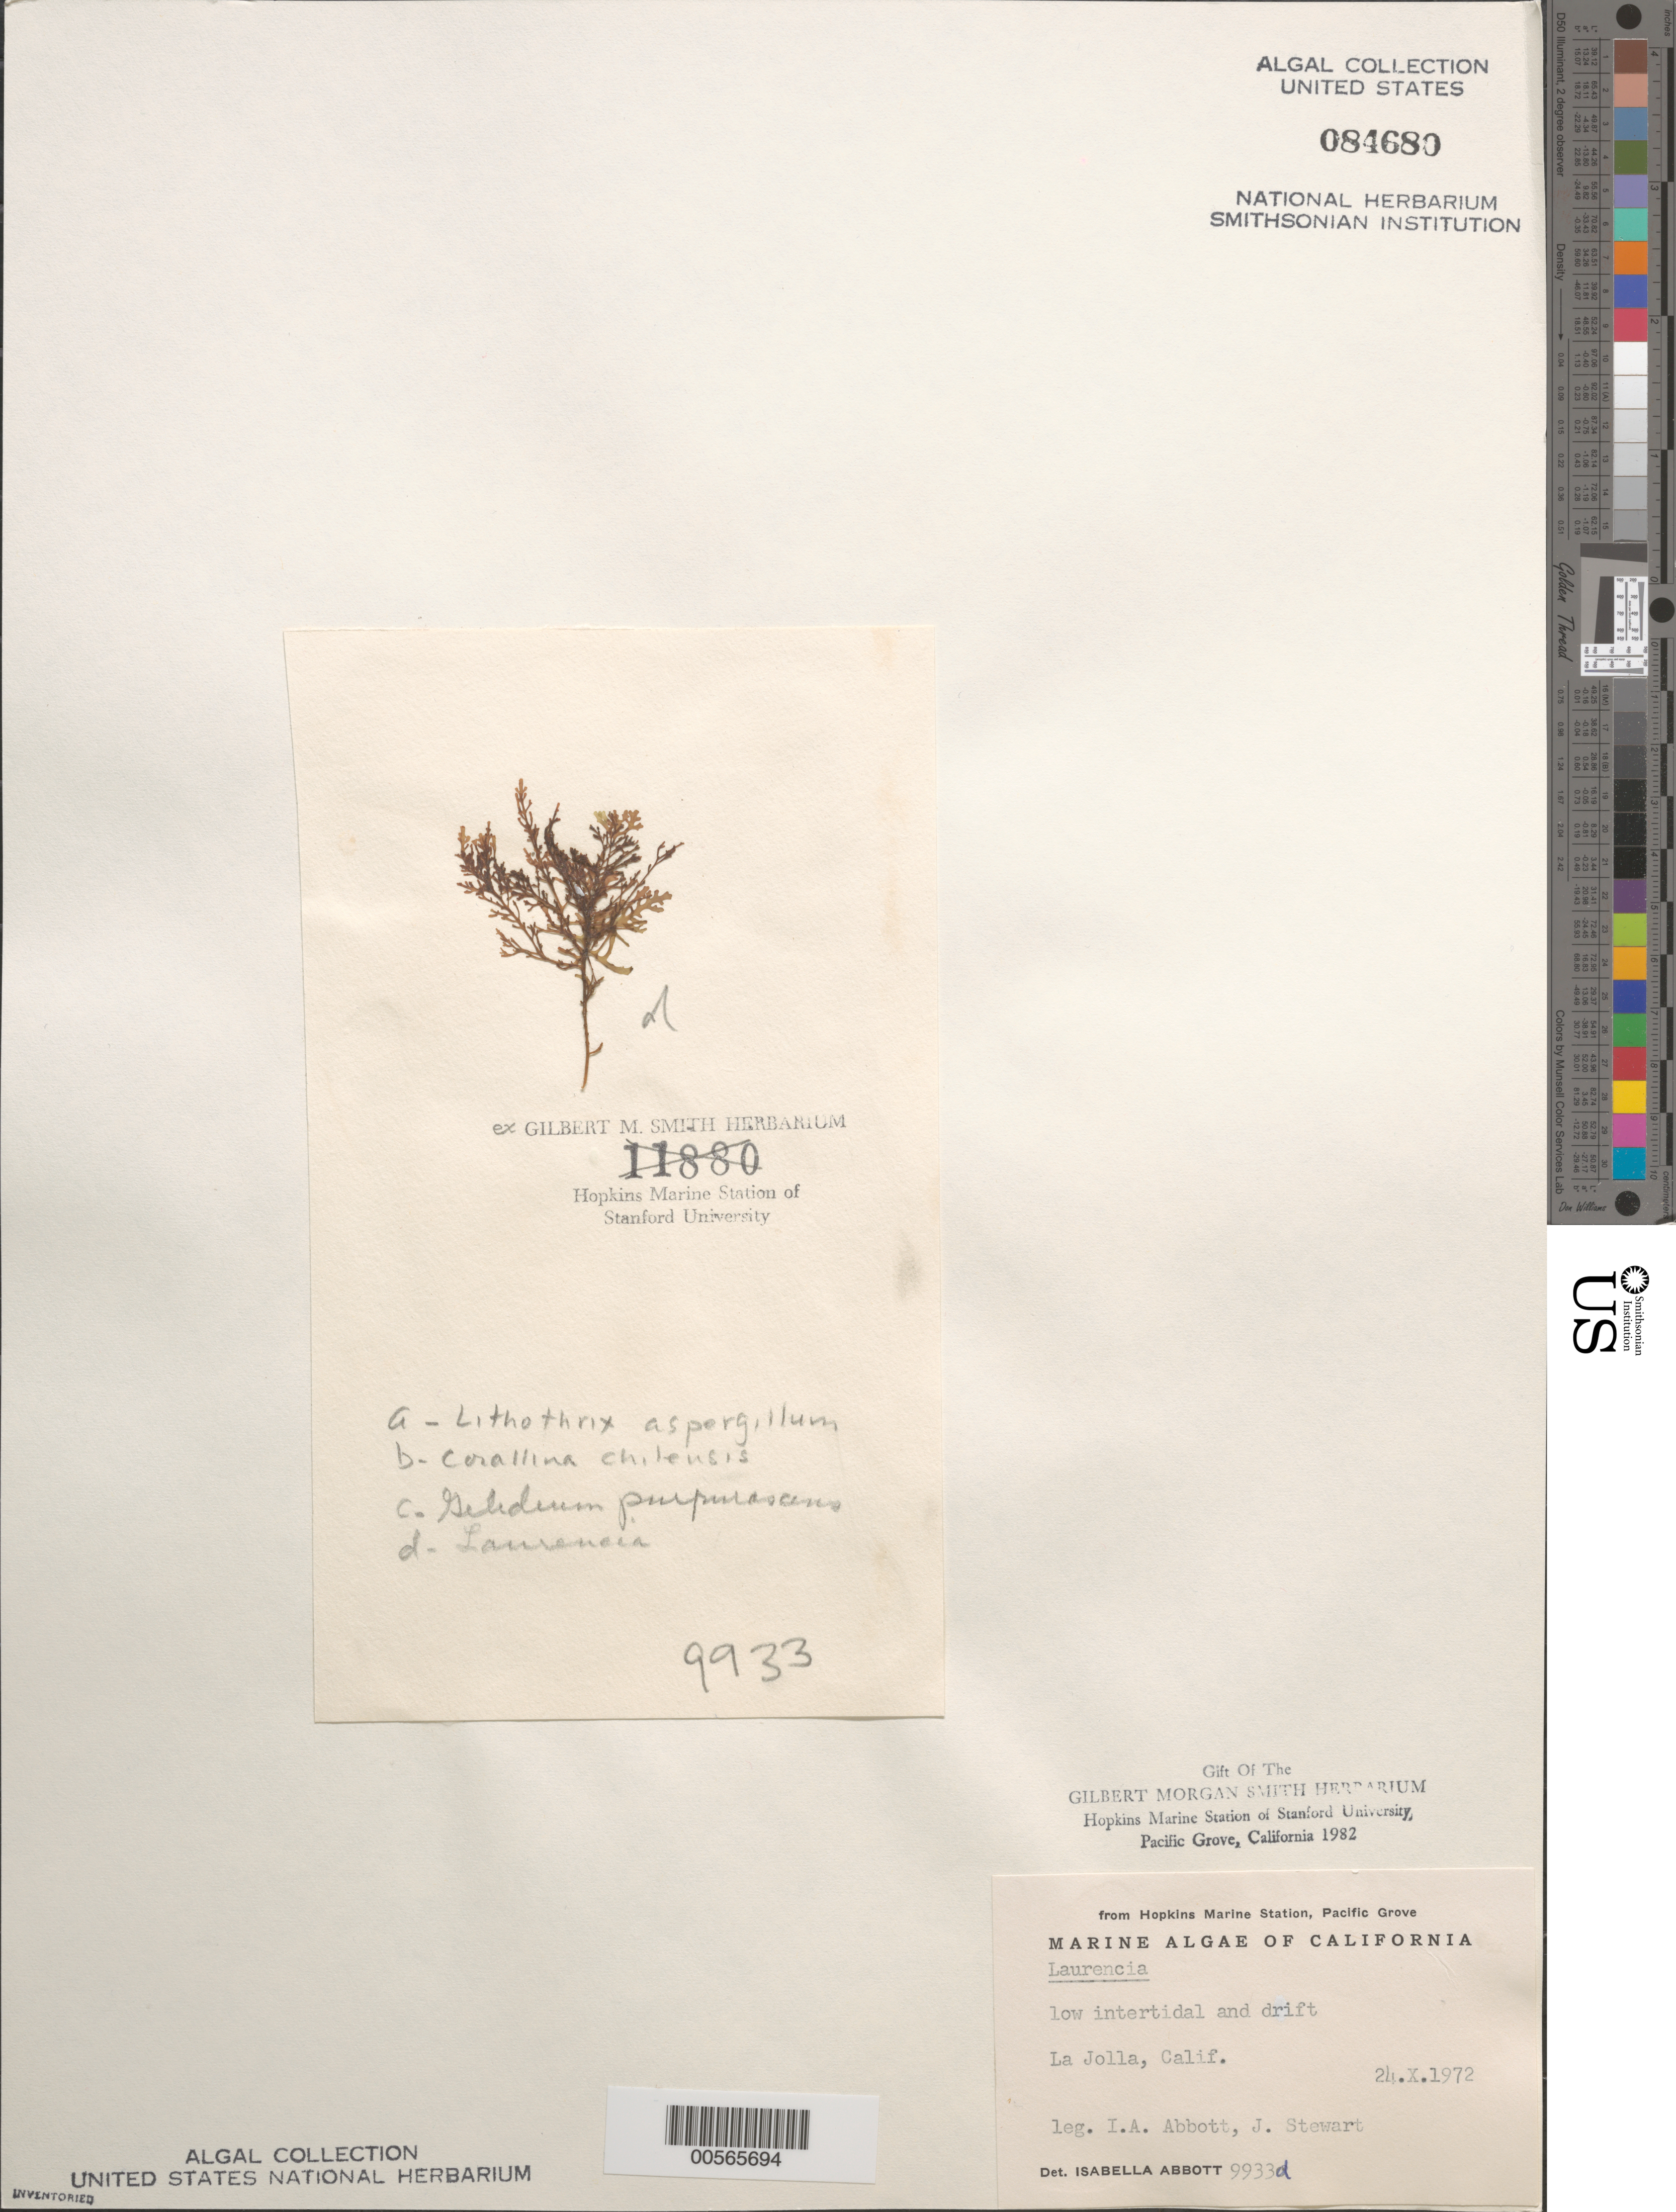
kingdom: Plantae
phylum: Rhodophyta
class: Florideophyceae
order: Ceramiales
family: Rhodomelaceae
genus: Laurencia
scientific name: Laurencia sp.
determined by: Abbott, Isabella A.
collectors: I. A. Abbott & J. Stewart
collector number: IAA 9933d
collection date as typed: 24 Oct 1972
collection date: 1972-10-24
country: United States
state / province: California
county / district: San Diego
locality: La Jolla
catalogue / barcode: US 84680